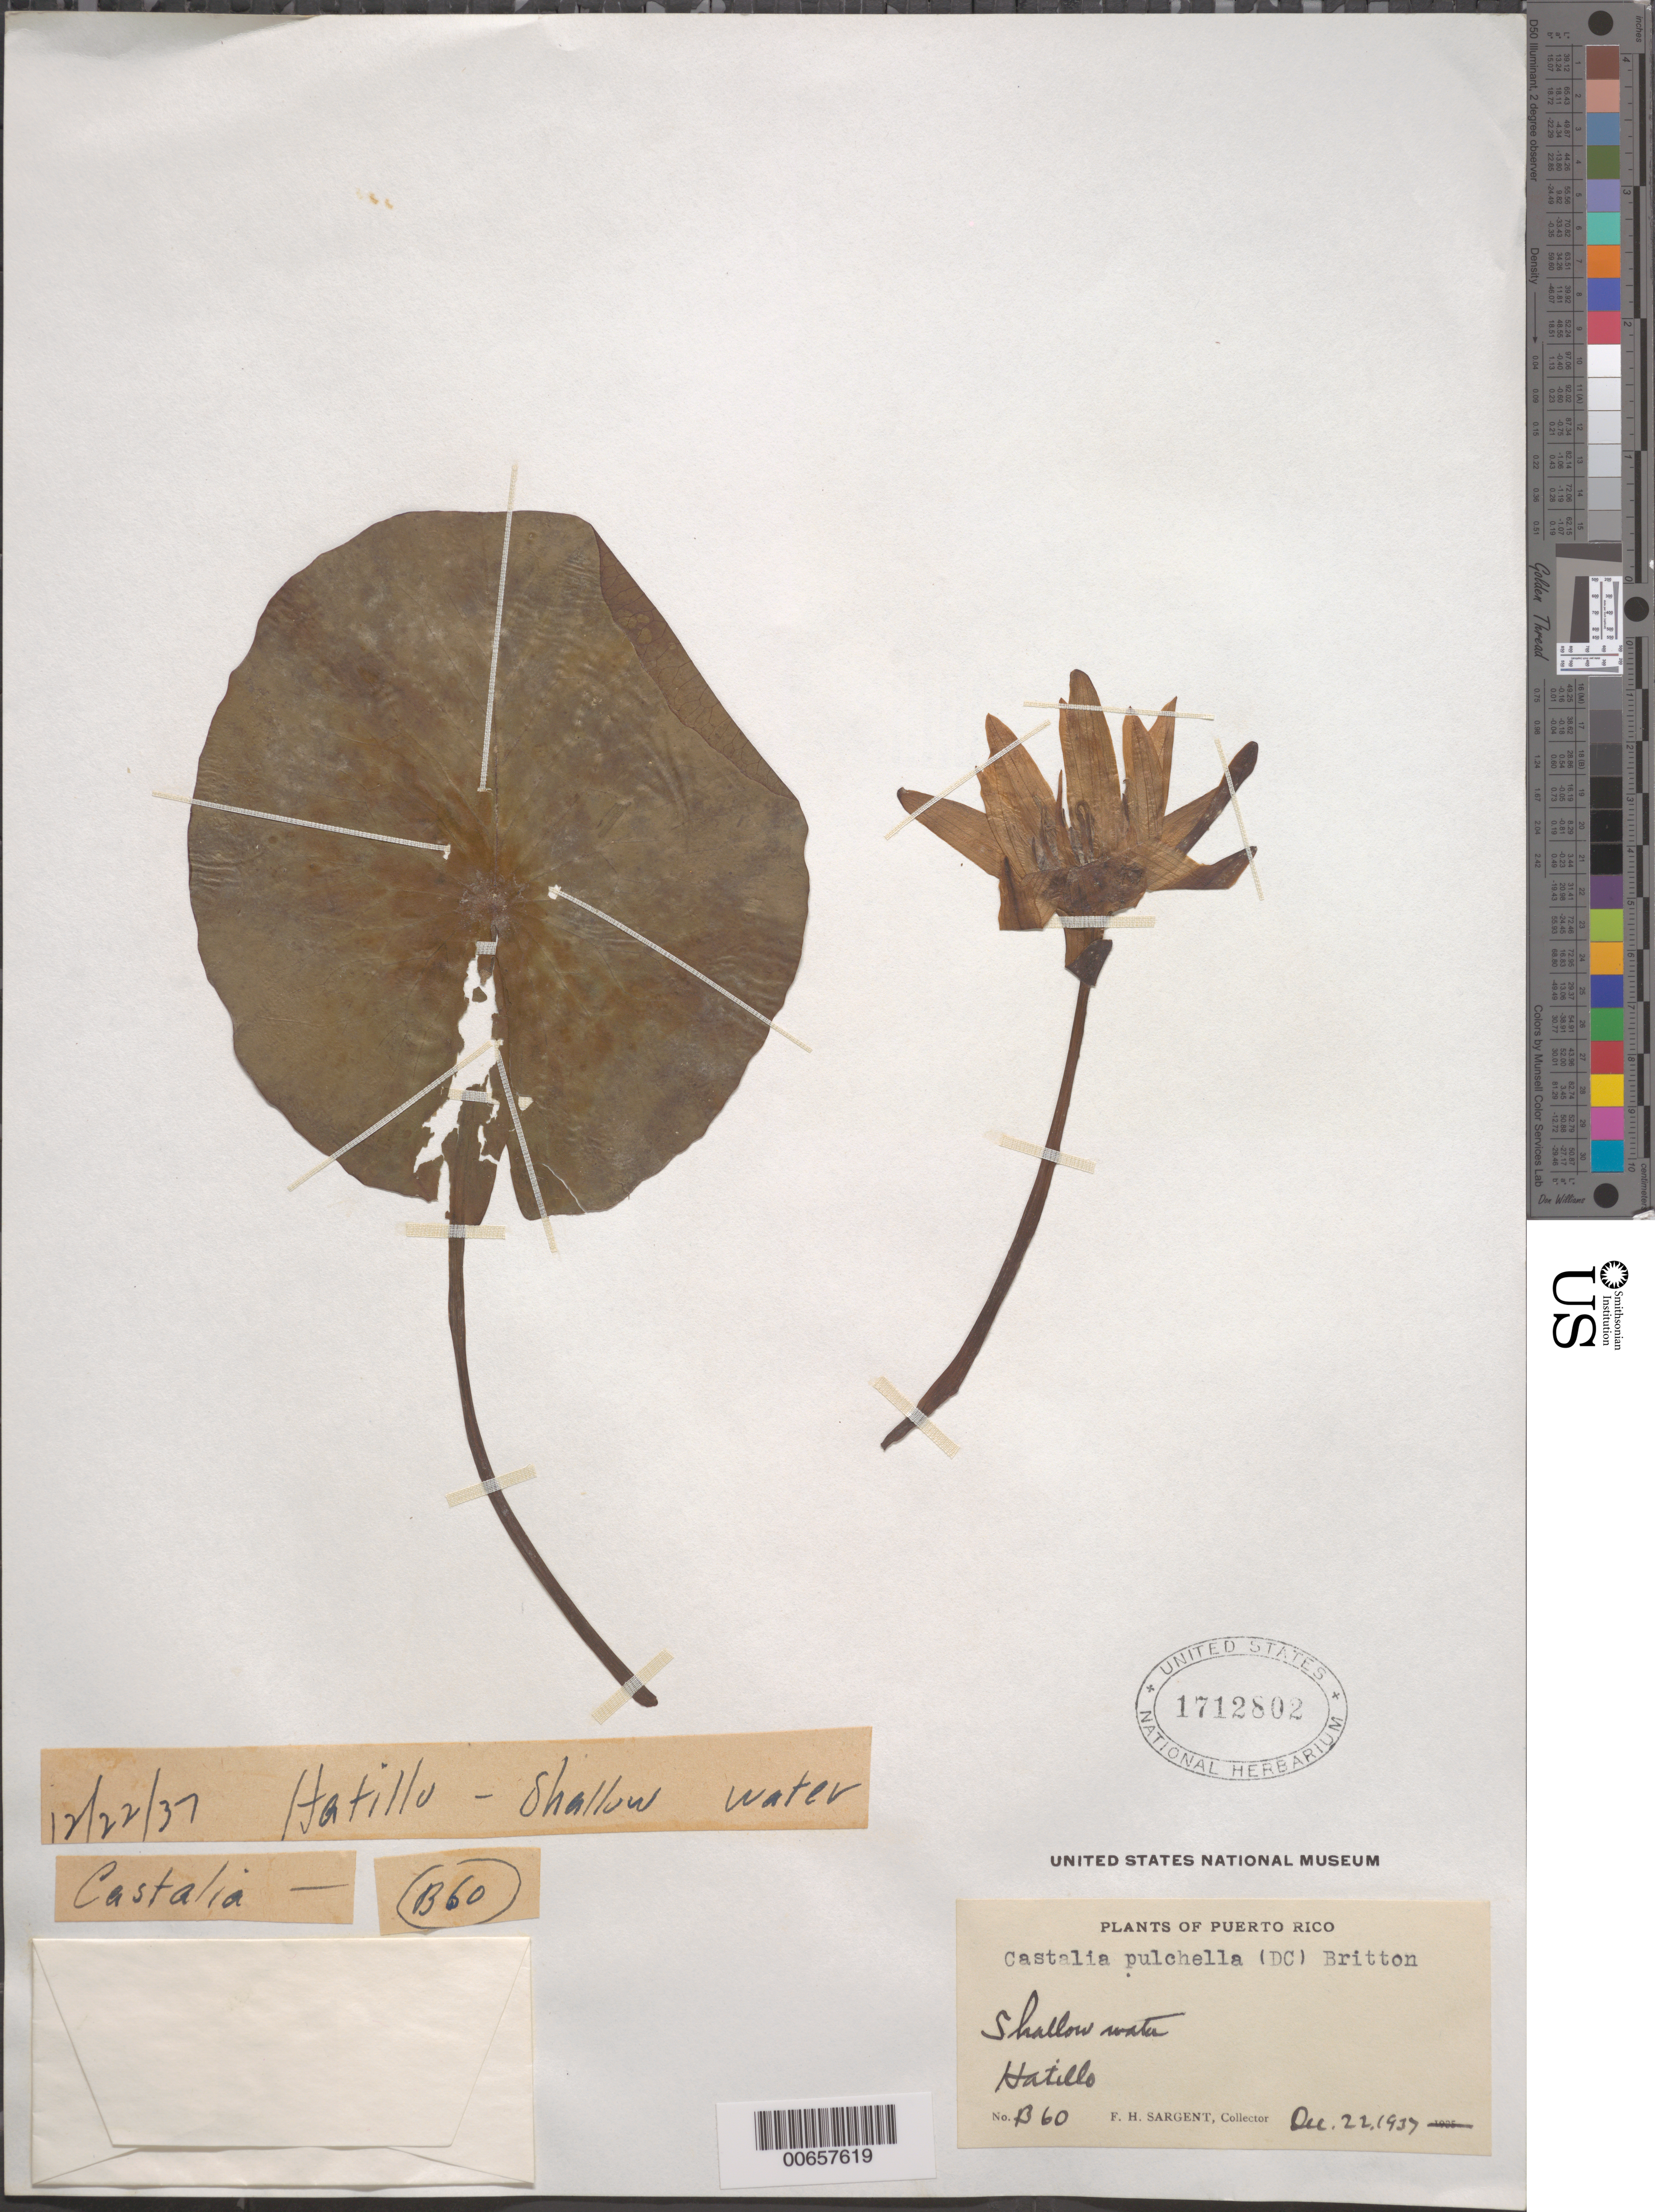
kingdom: Plantae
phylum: Tracheophyta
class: Magnoliopsida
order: Nymphaeales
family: Nymphaeaceae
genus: Castalia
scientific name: Castalia pulchella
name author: (DC.) Britton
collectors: F. H. Sargent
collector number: B 60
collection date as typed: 22 Dec 1937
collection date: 1937-12-22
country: Puerto Rico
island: Greater Antilles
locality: Hatillo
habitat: Shallow water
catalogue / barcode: US 1712802